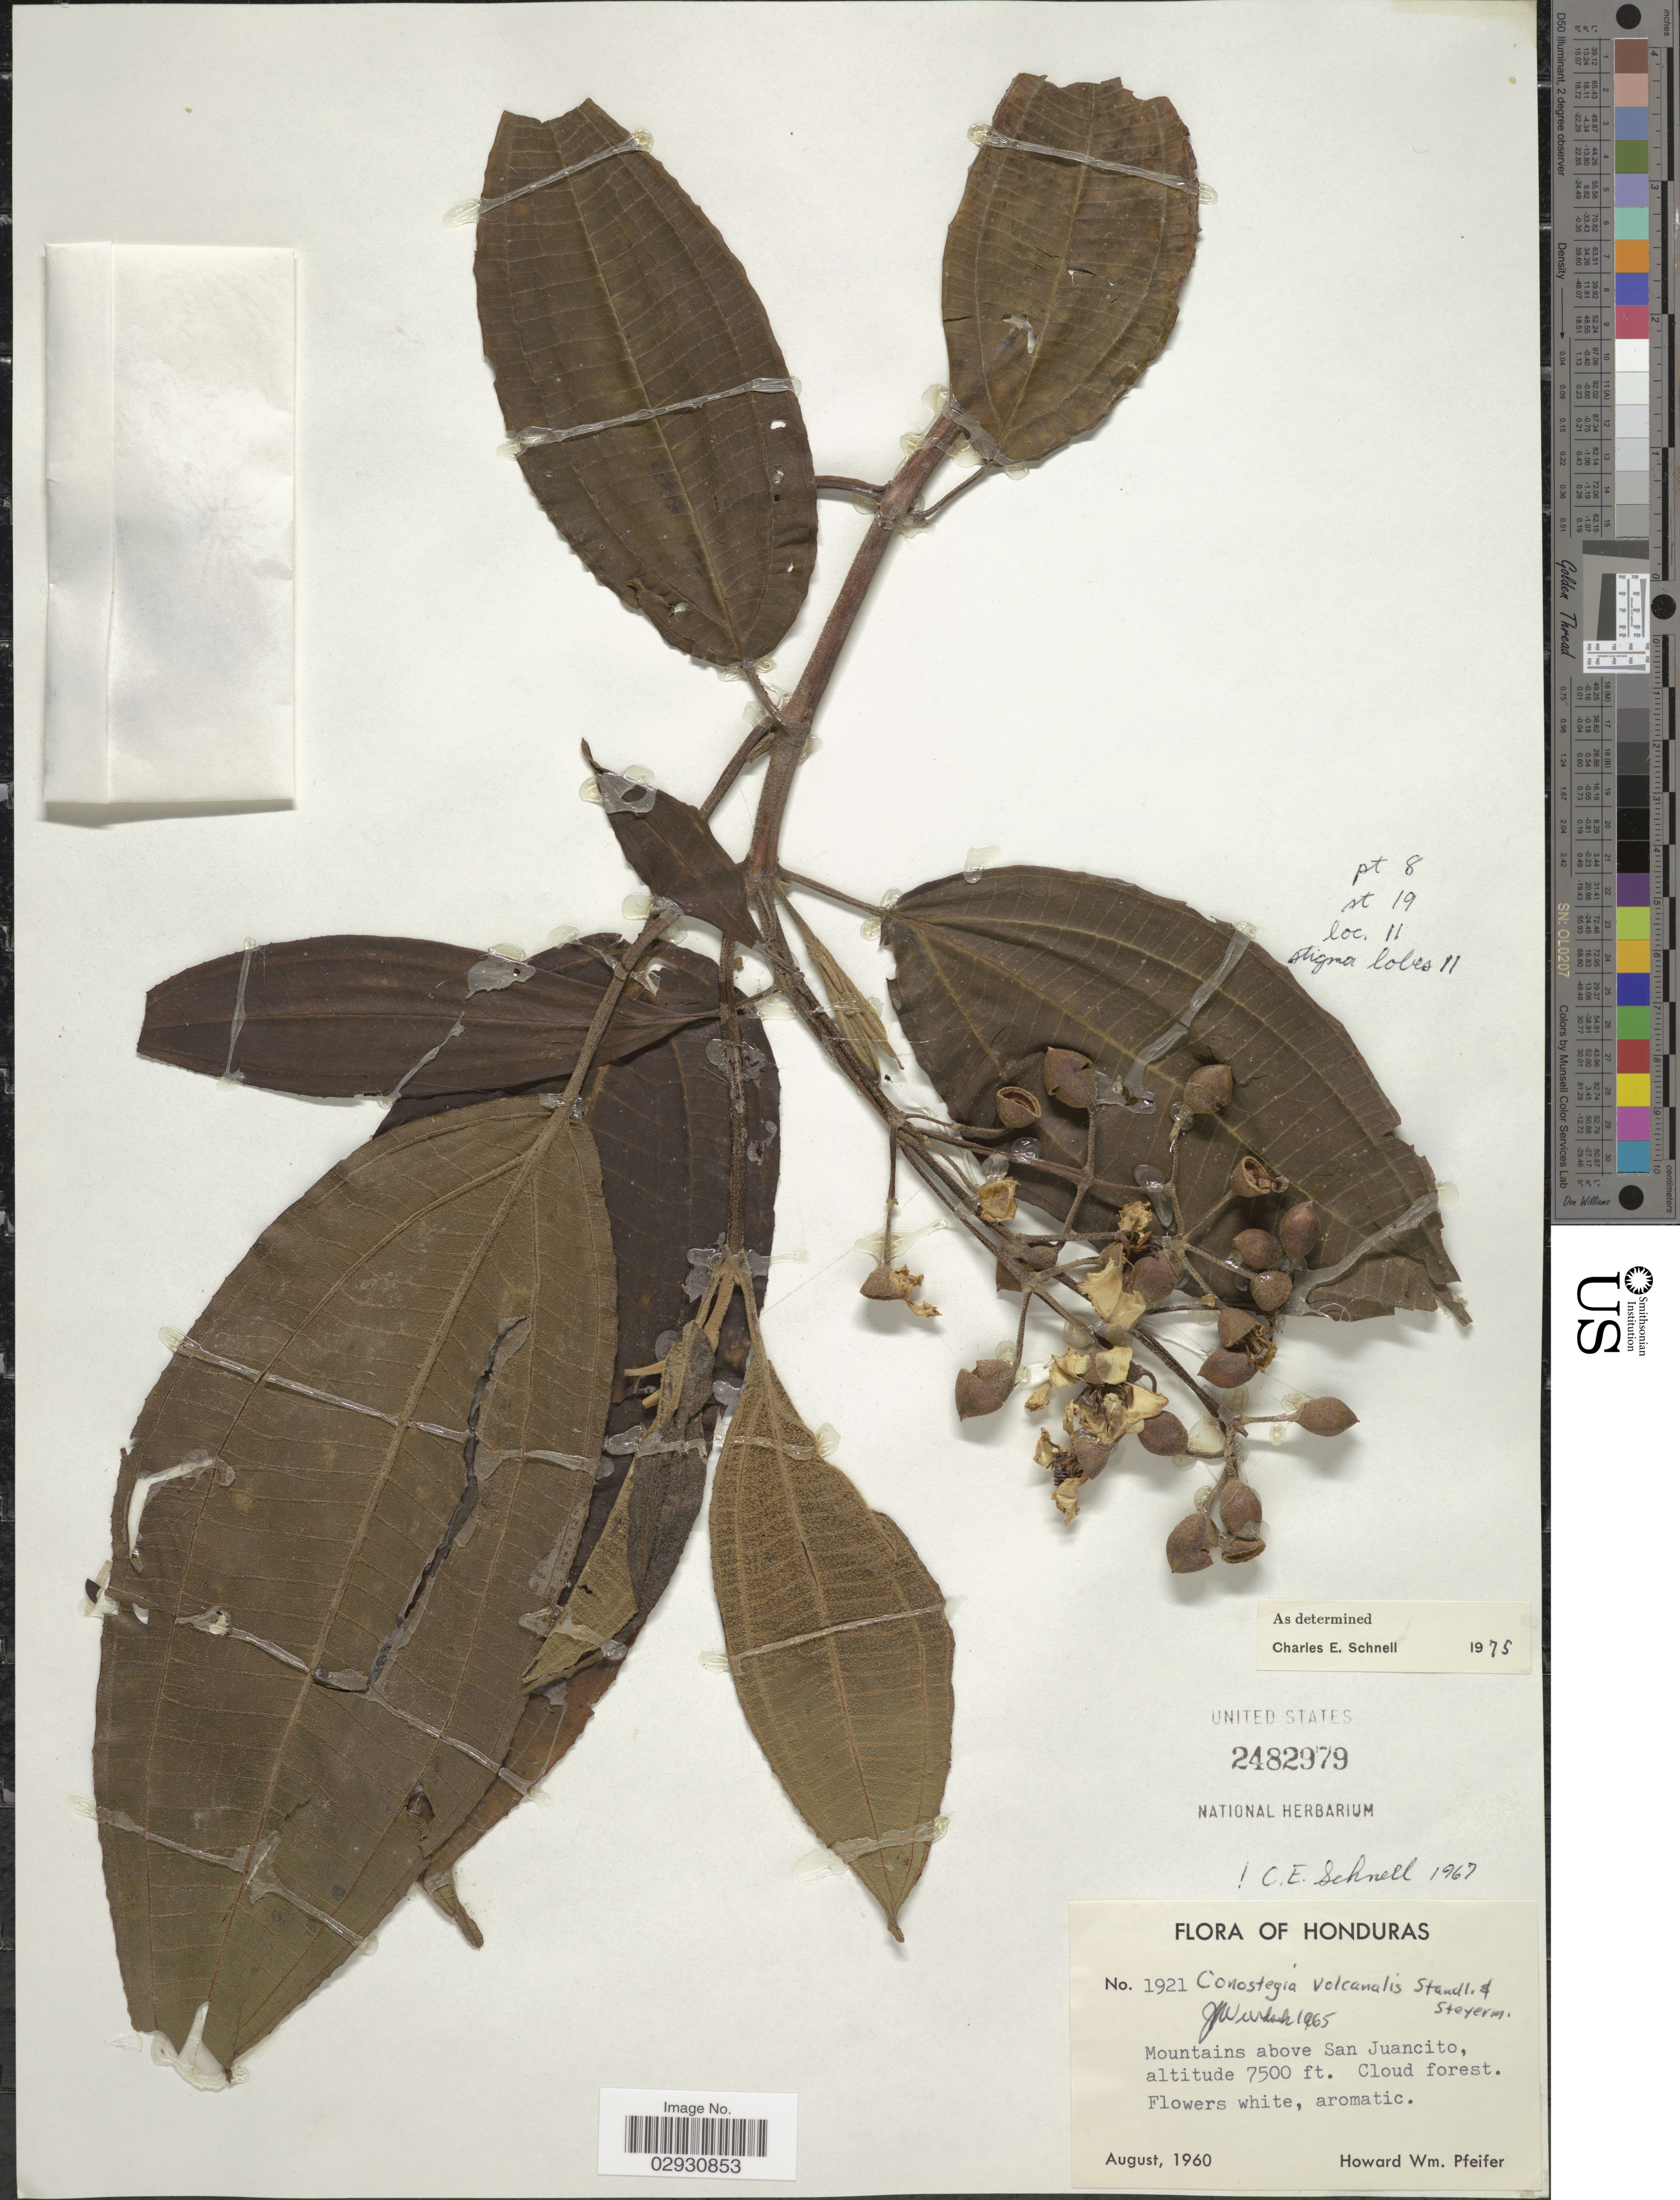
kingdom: Plantae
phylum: Tracheophyta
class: Magnoliopsida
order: Myrtales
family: Melastomataceae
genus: Conostegia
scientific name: Conostegia volcanalis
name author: Standl. & Steyerm.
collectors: H. W. Pfeifer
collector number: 1921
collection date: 1960-08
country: Honduras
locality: Mountains above San Juancito.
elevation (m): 2286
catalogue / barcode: US 2482979